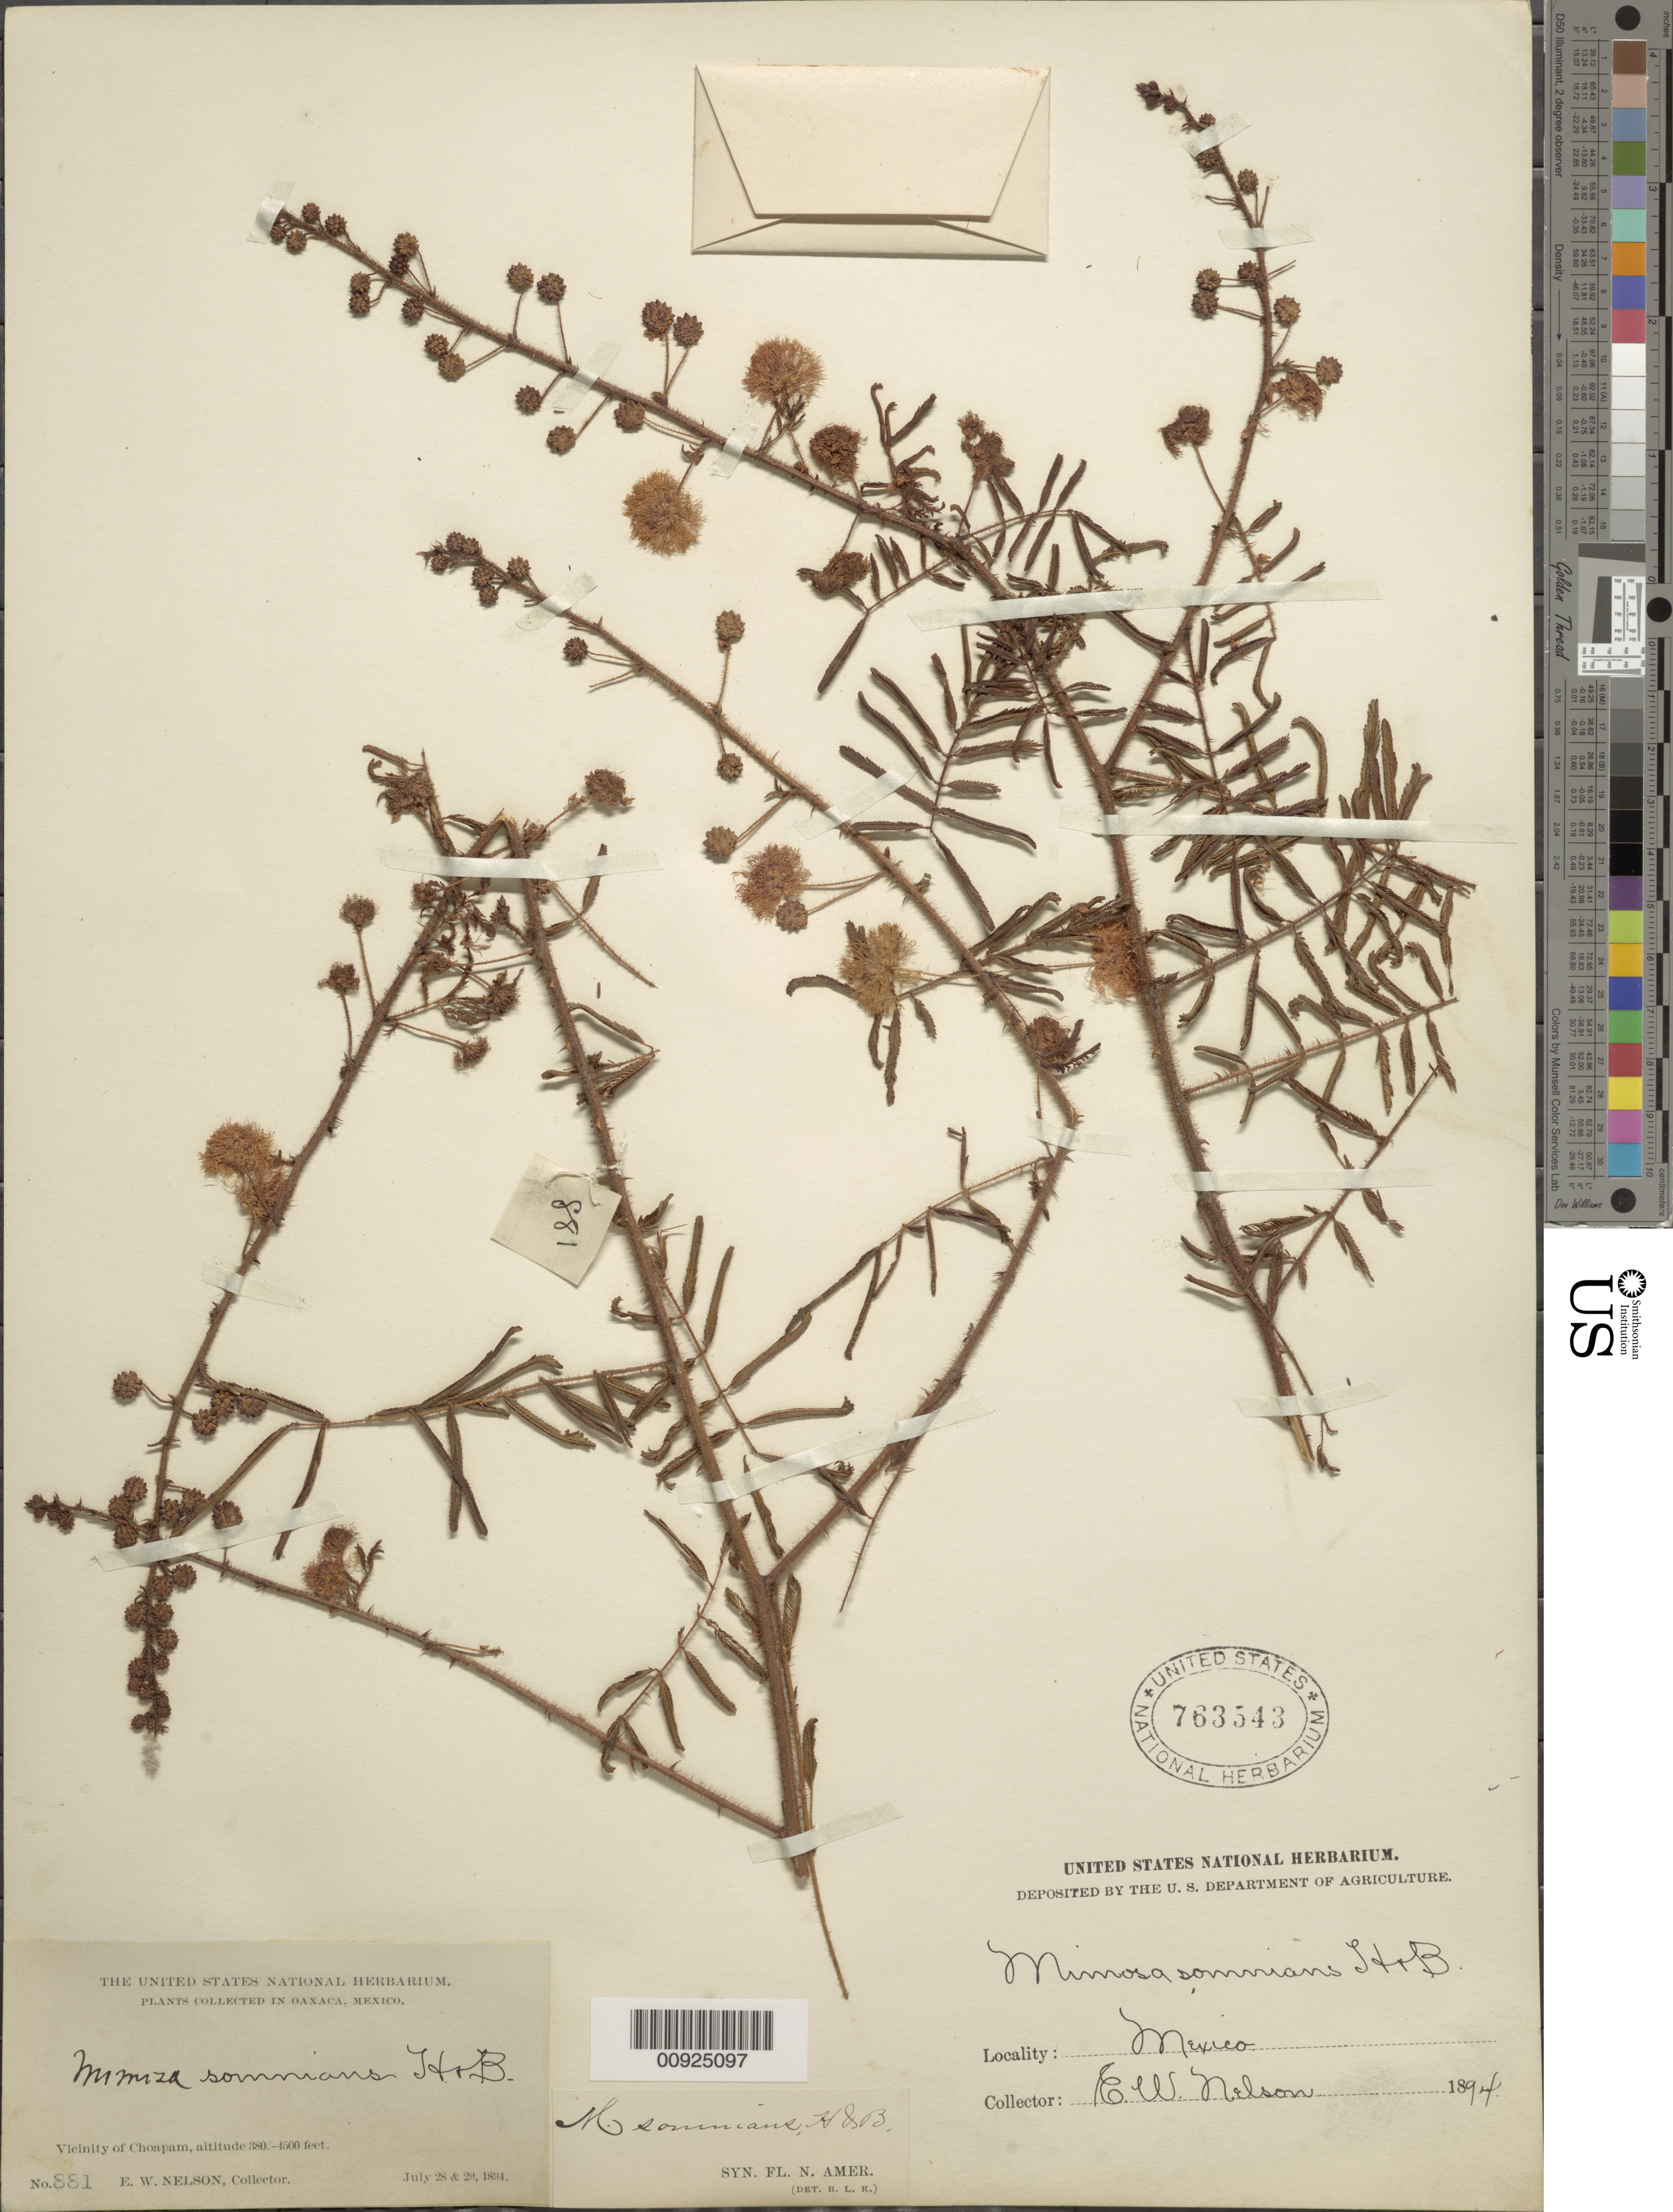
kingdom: Plantae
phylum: Tracheophyta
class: Magnoliopsida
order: Fabales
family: Fabaceae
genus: Mimosa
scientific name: Mimosa somnians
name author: Humb. & Bonpl. ex Willd.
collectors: E. W. Nelson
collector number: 881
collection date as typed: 28 Jul 1894 to 29 Jul 1894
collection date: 1894-07-28/1894-07-29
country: Mexico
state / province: Oaxaca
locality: Vicinity of Choapam.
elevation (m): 1158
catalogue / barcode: US 763543